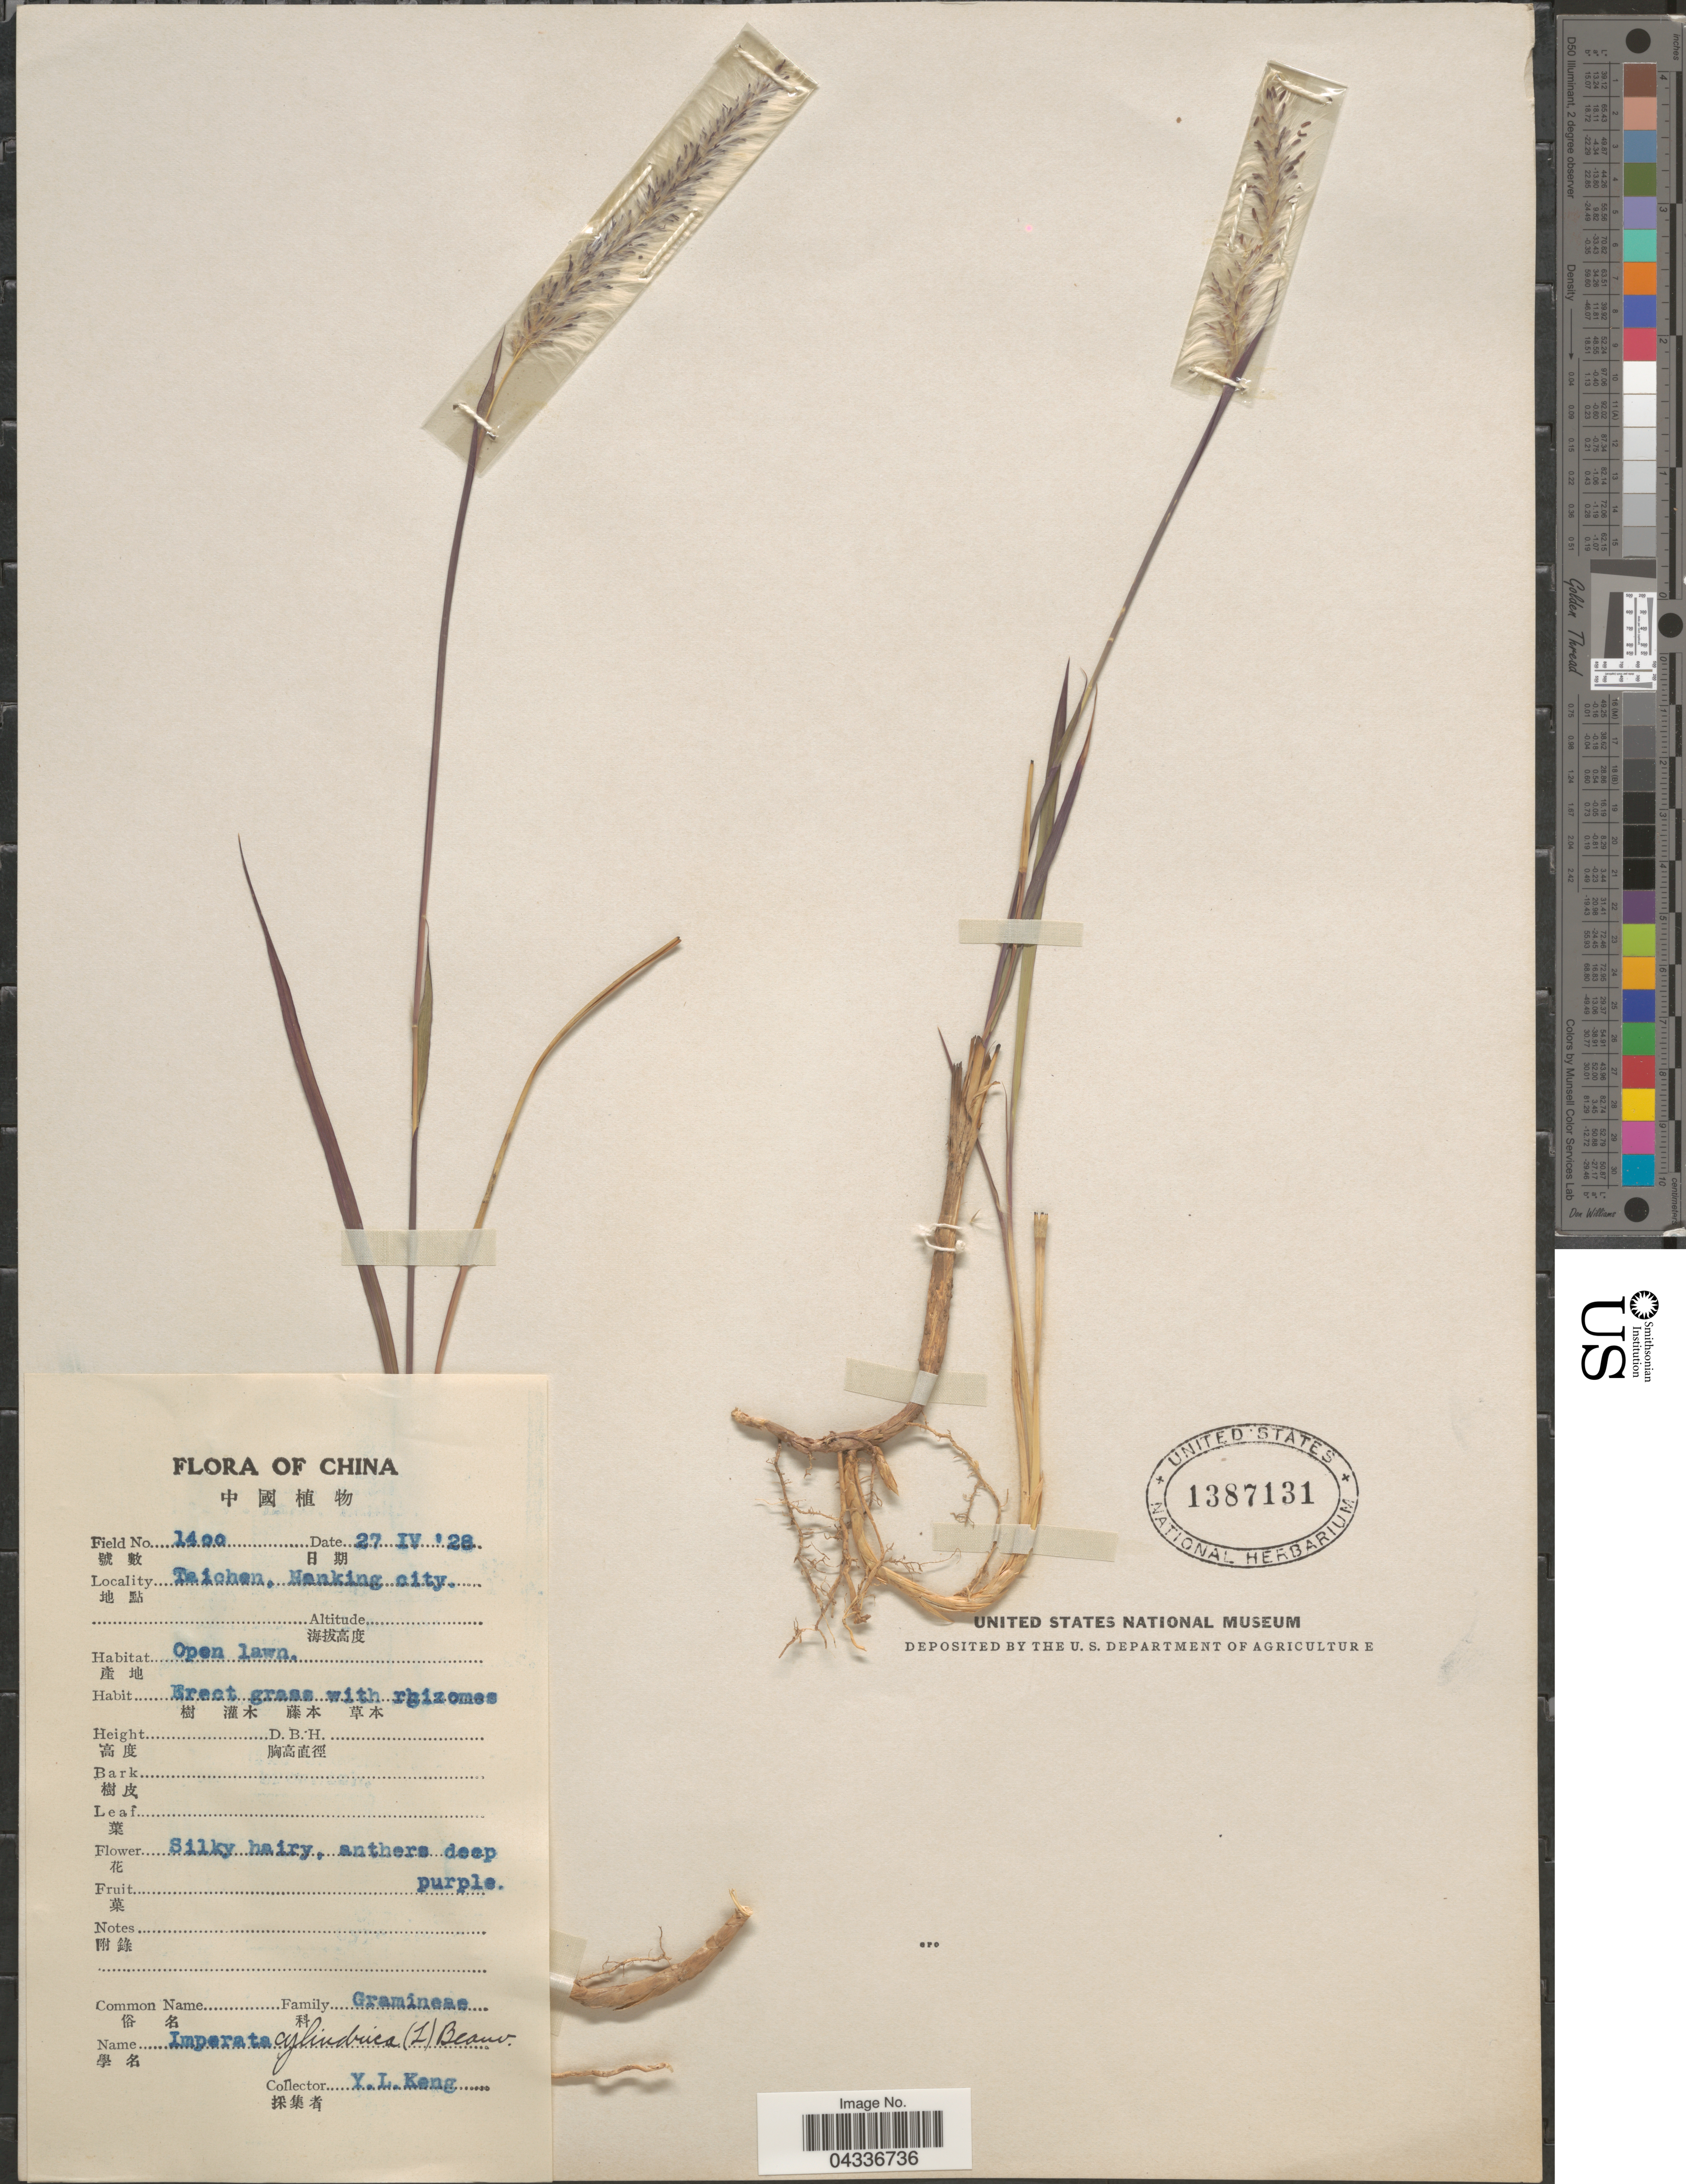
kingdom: Plantae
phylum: Tracheophyta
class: Liliopsida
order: Poales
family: Poaceae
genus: Imperata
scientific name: Imperata cylindrica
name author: (L.) P. Beauv.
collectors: Y. L. Keng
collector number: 1400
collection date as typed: Transcribed d/m/y: 27/4/28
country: China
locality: Taichen, Nanking city.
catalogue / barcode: US 1387131